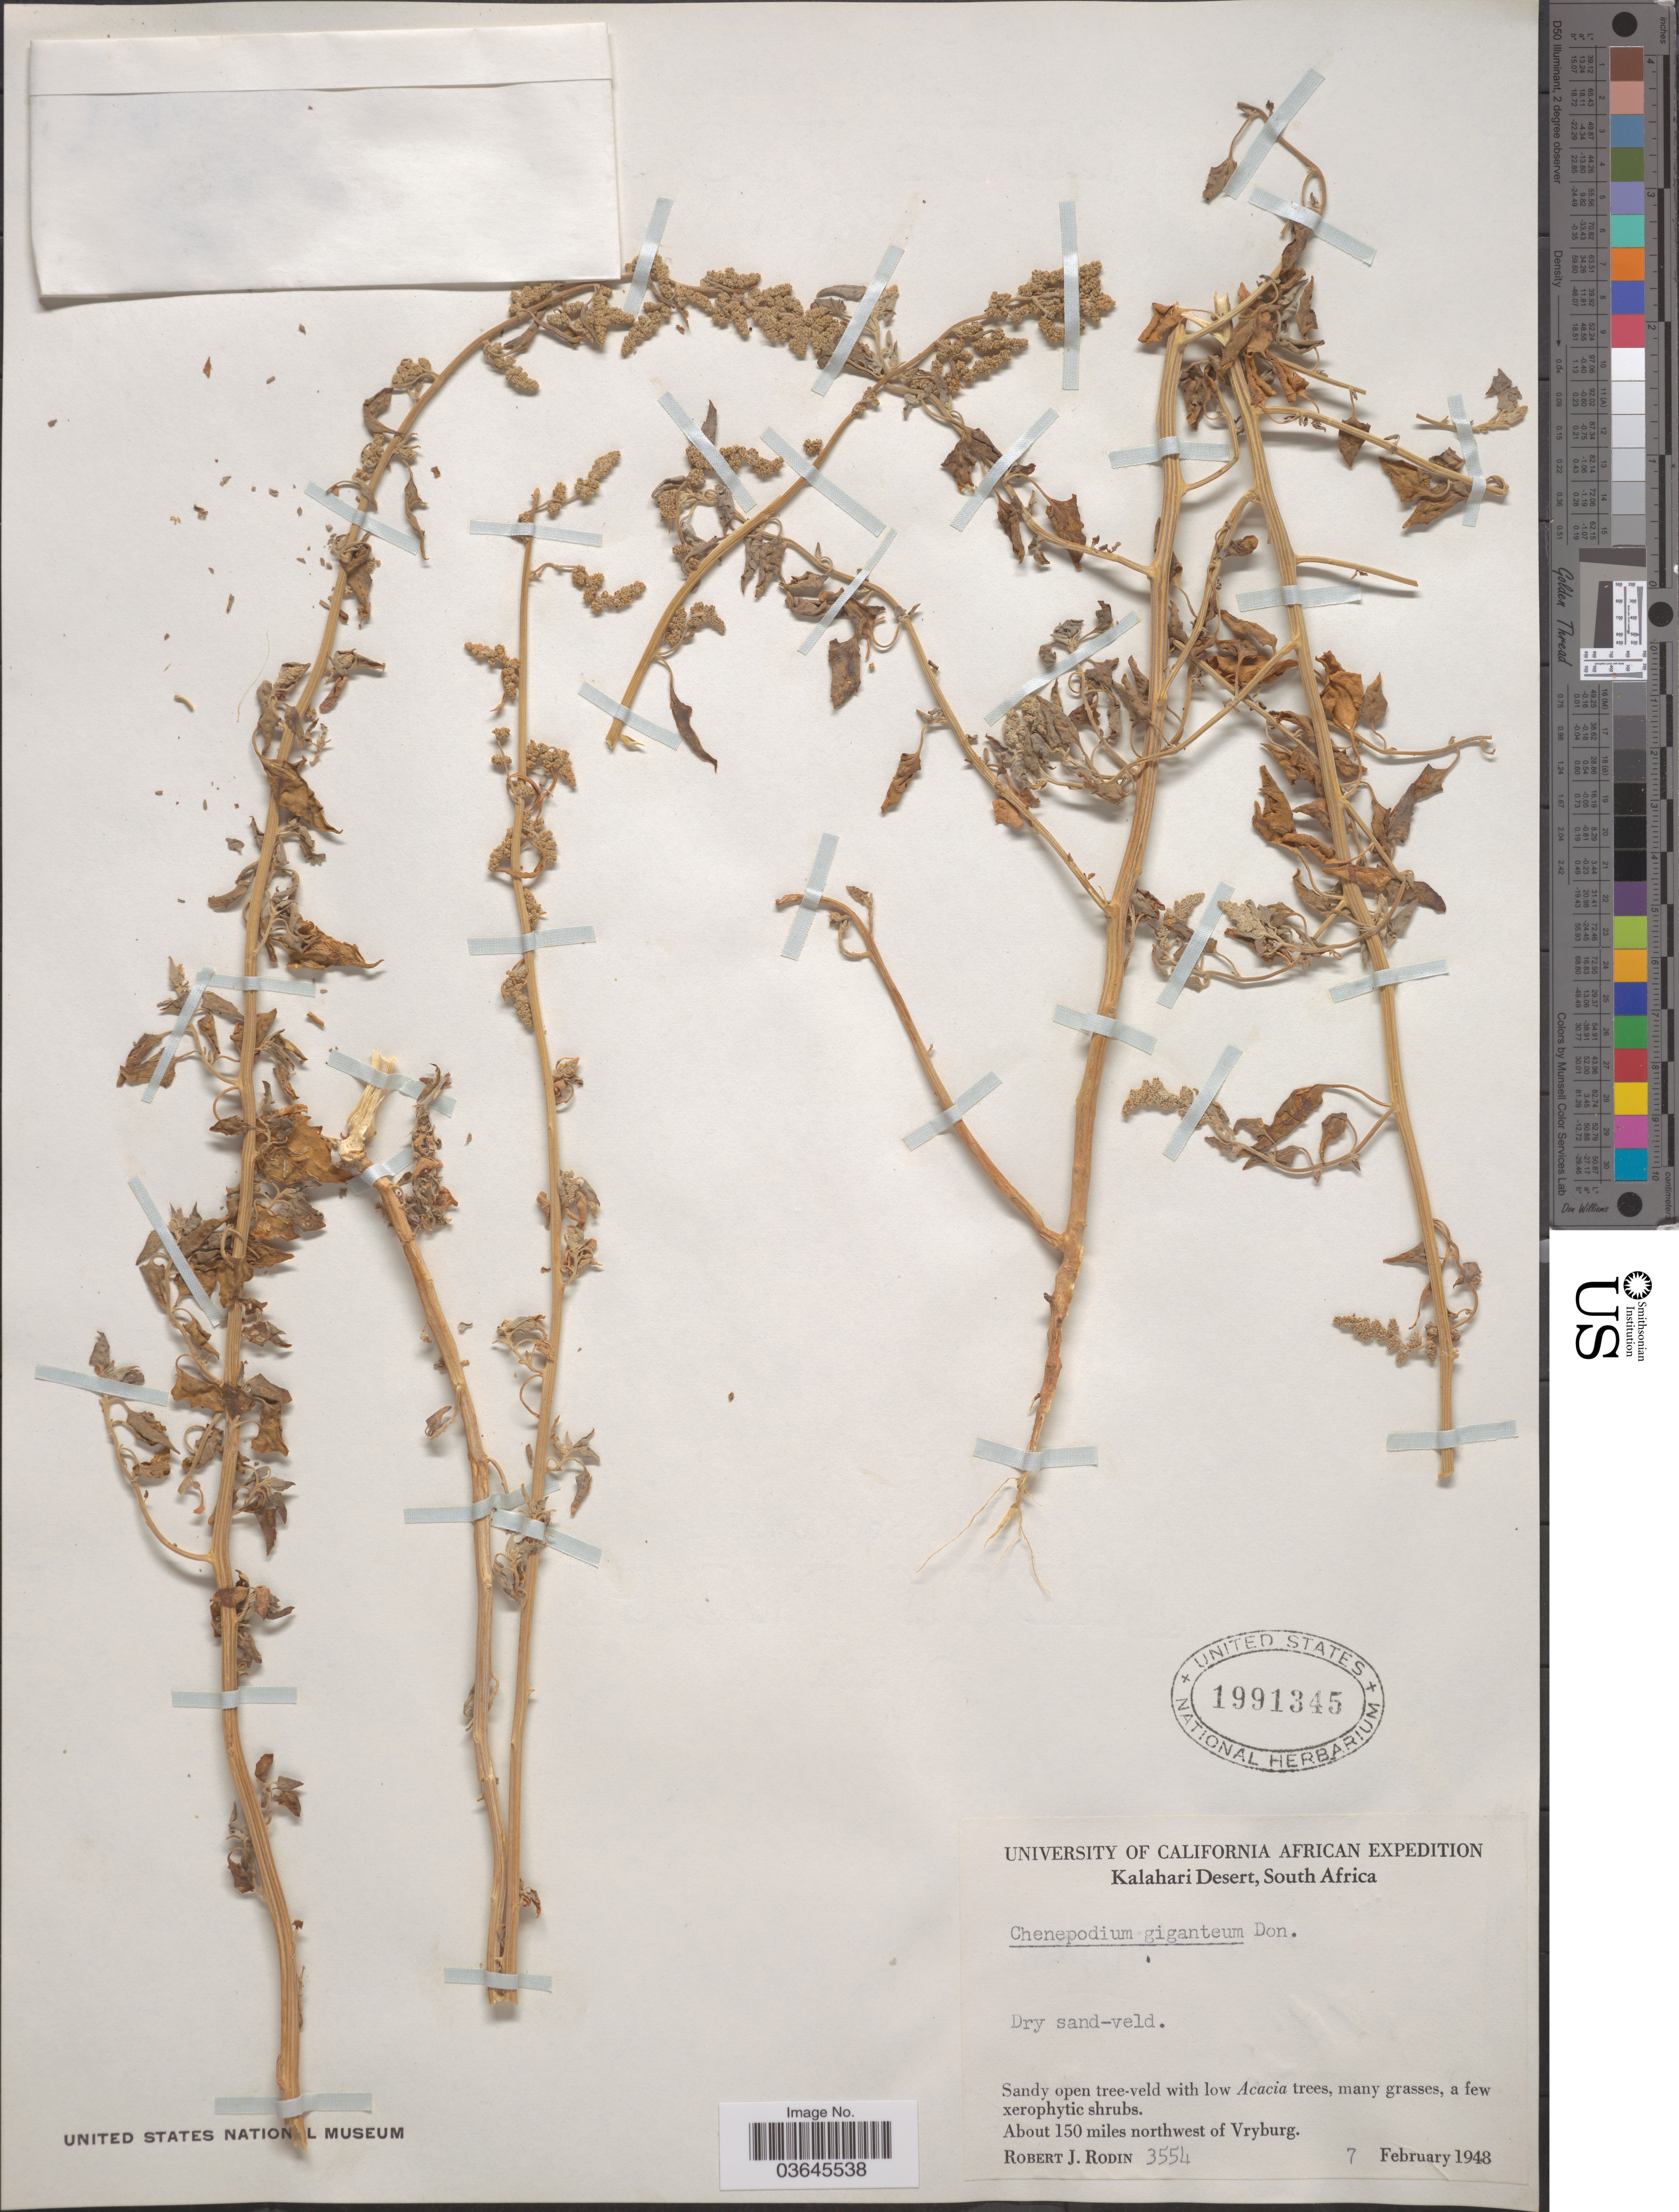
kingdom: Plantae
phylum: Tracheophyta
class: Magnoliopsida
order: Caryophyllales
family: Amaranthaceae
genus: Chenopodium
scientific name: Chenopodium giganteum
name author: D. Don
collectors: R. J. Rodin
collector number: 3554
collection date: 1948-02-07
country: South Africa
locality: Kalahari Desert. About 150 miles northwest of Vryburg.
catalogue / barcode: US 1991345